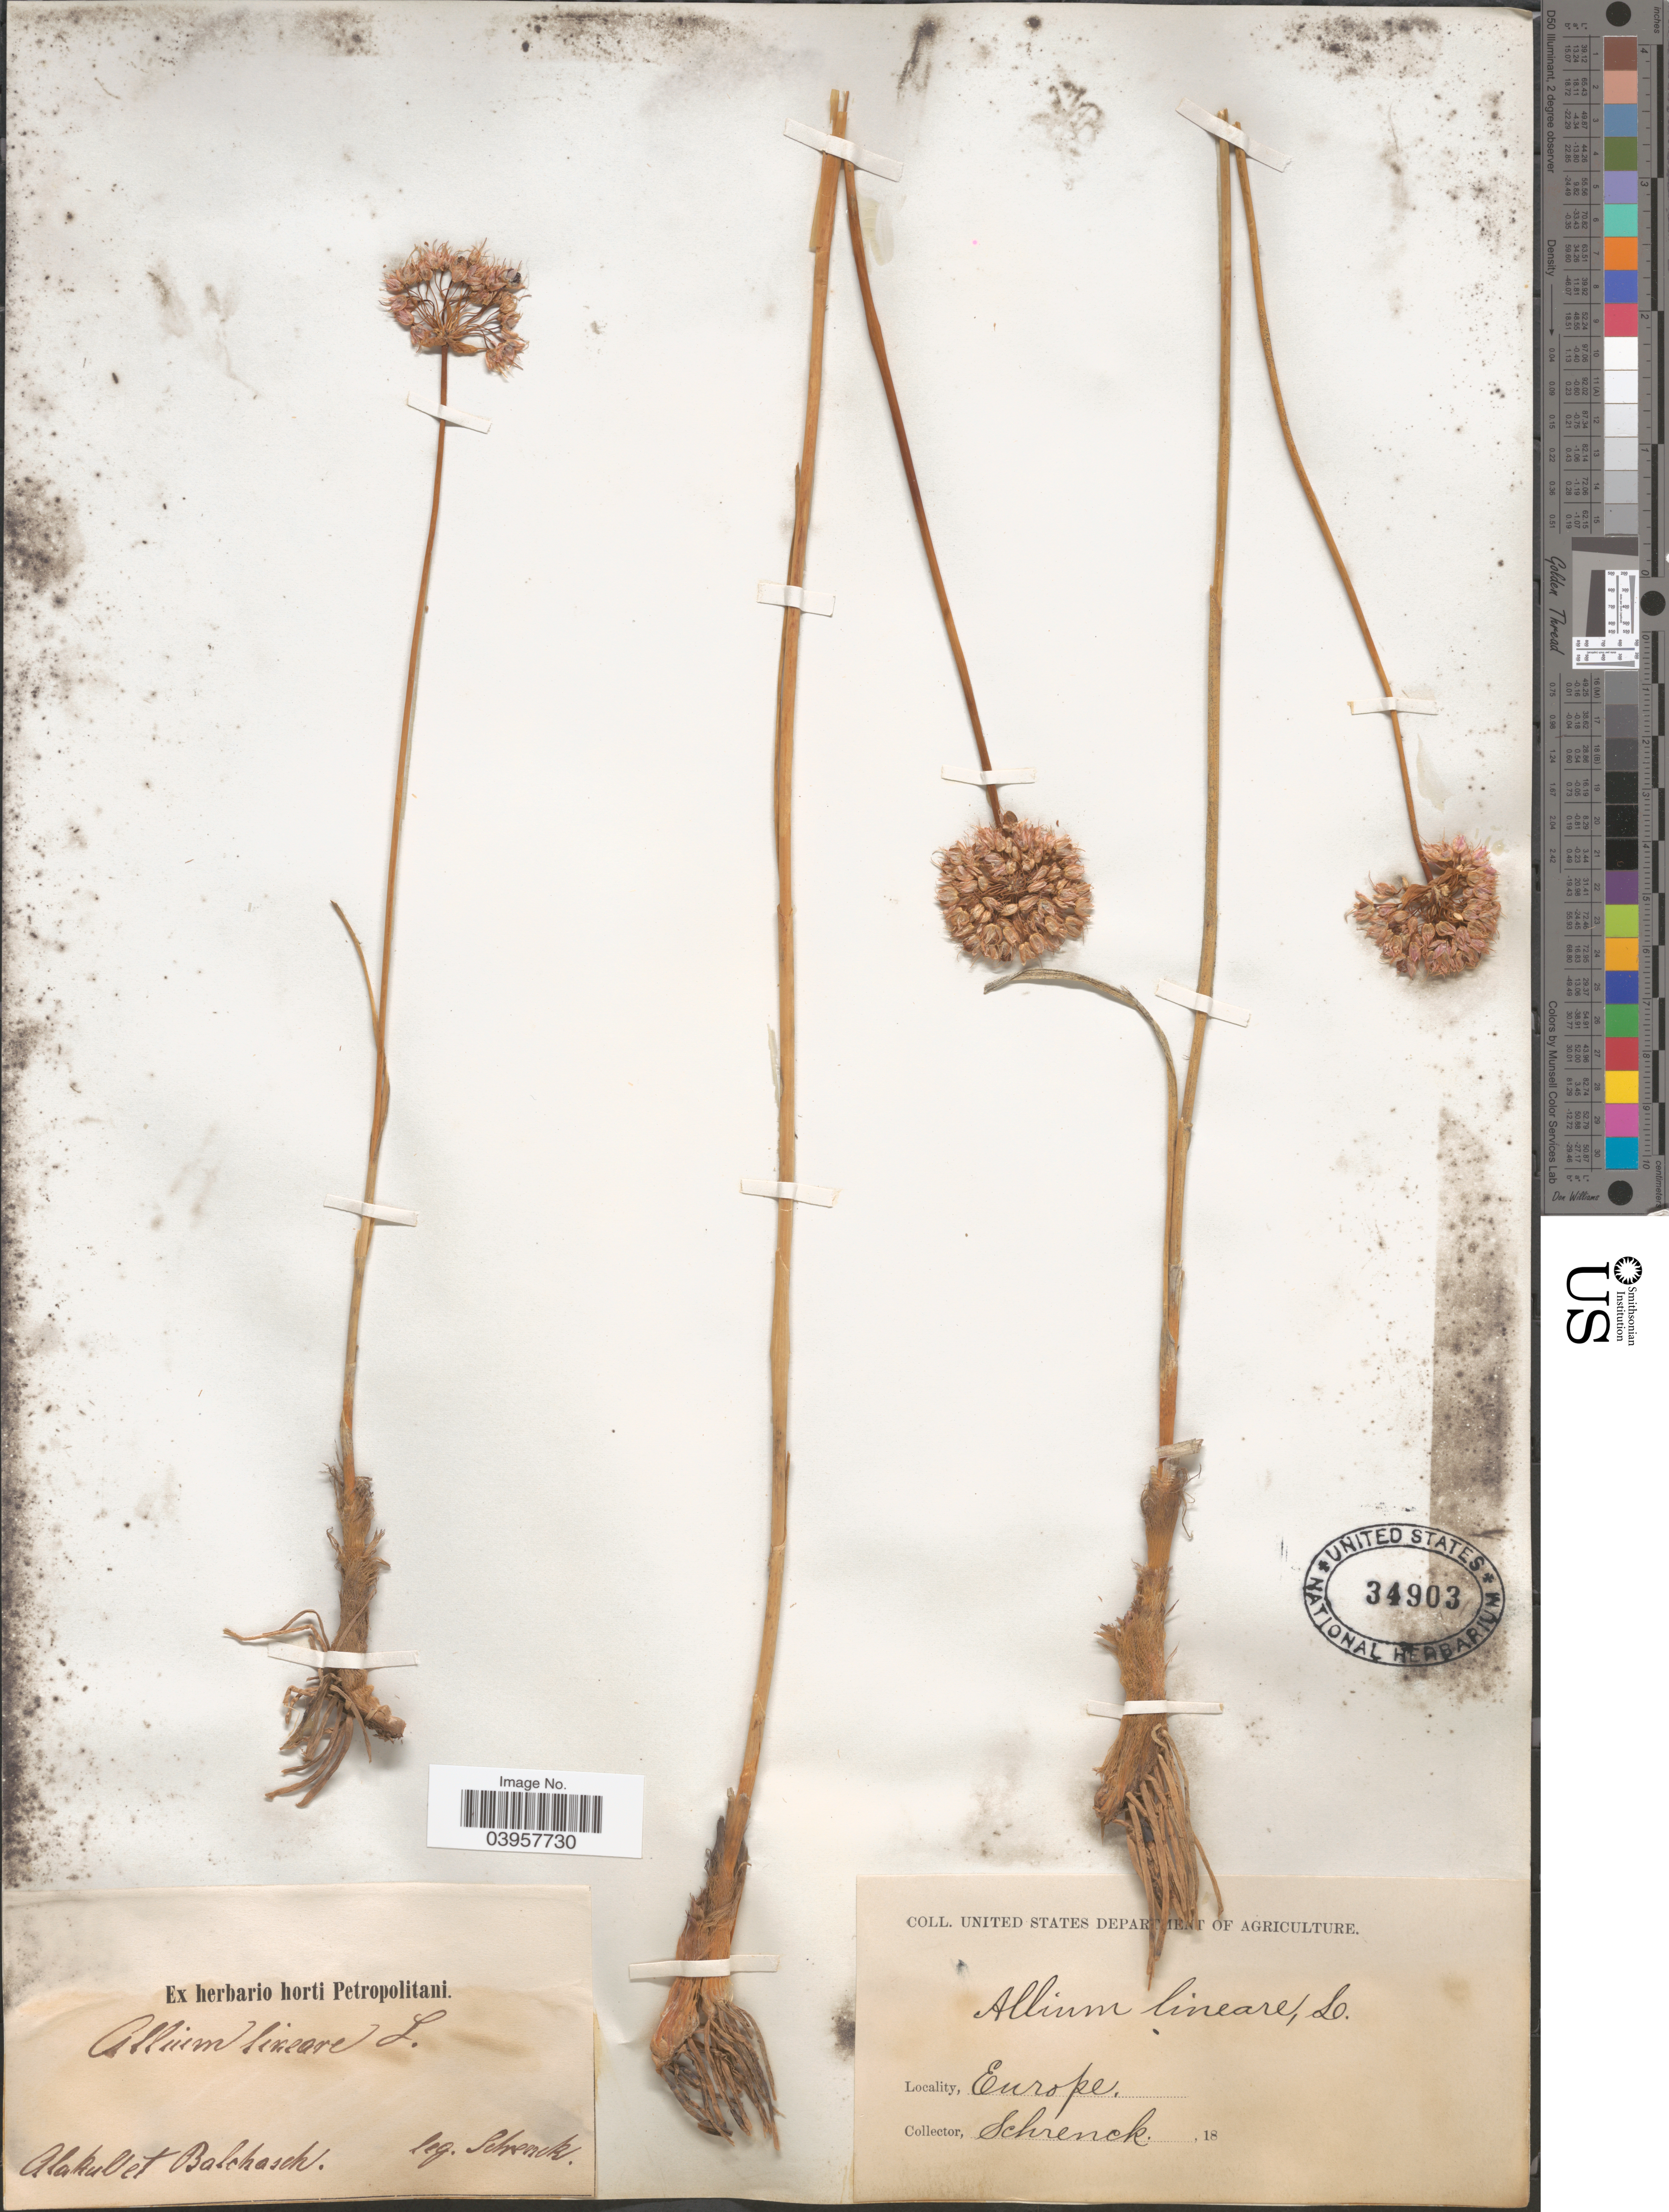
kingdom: Plantae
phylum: Tracheophyta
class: Liliopsida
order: Asparagales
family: Amaryllidaceae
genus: Allium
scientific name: Allium lineare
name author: L.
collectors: -- Schrenck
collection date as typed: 18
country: Kazakhstan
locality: Europe. Alakul et Balchasch.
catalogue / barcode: US 34903